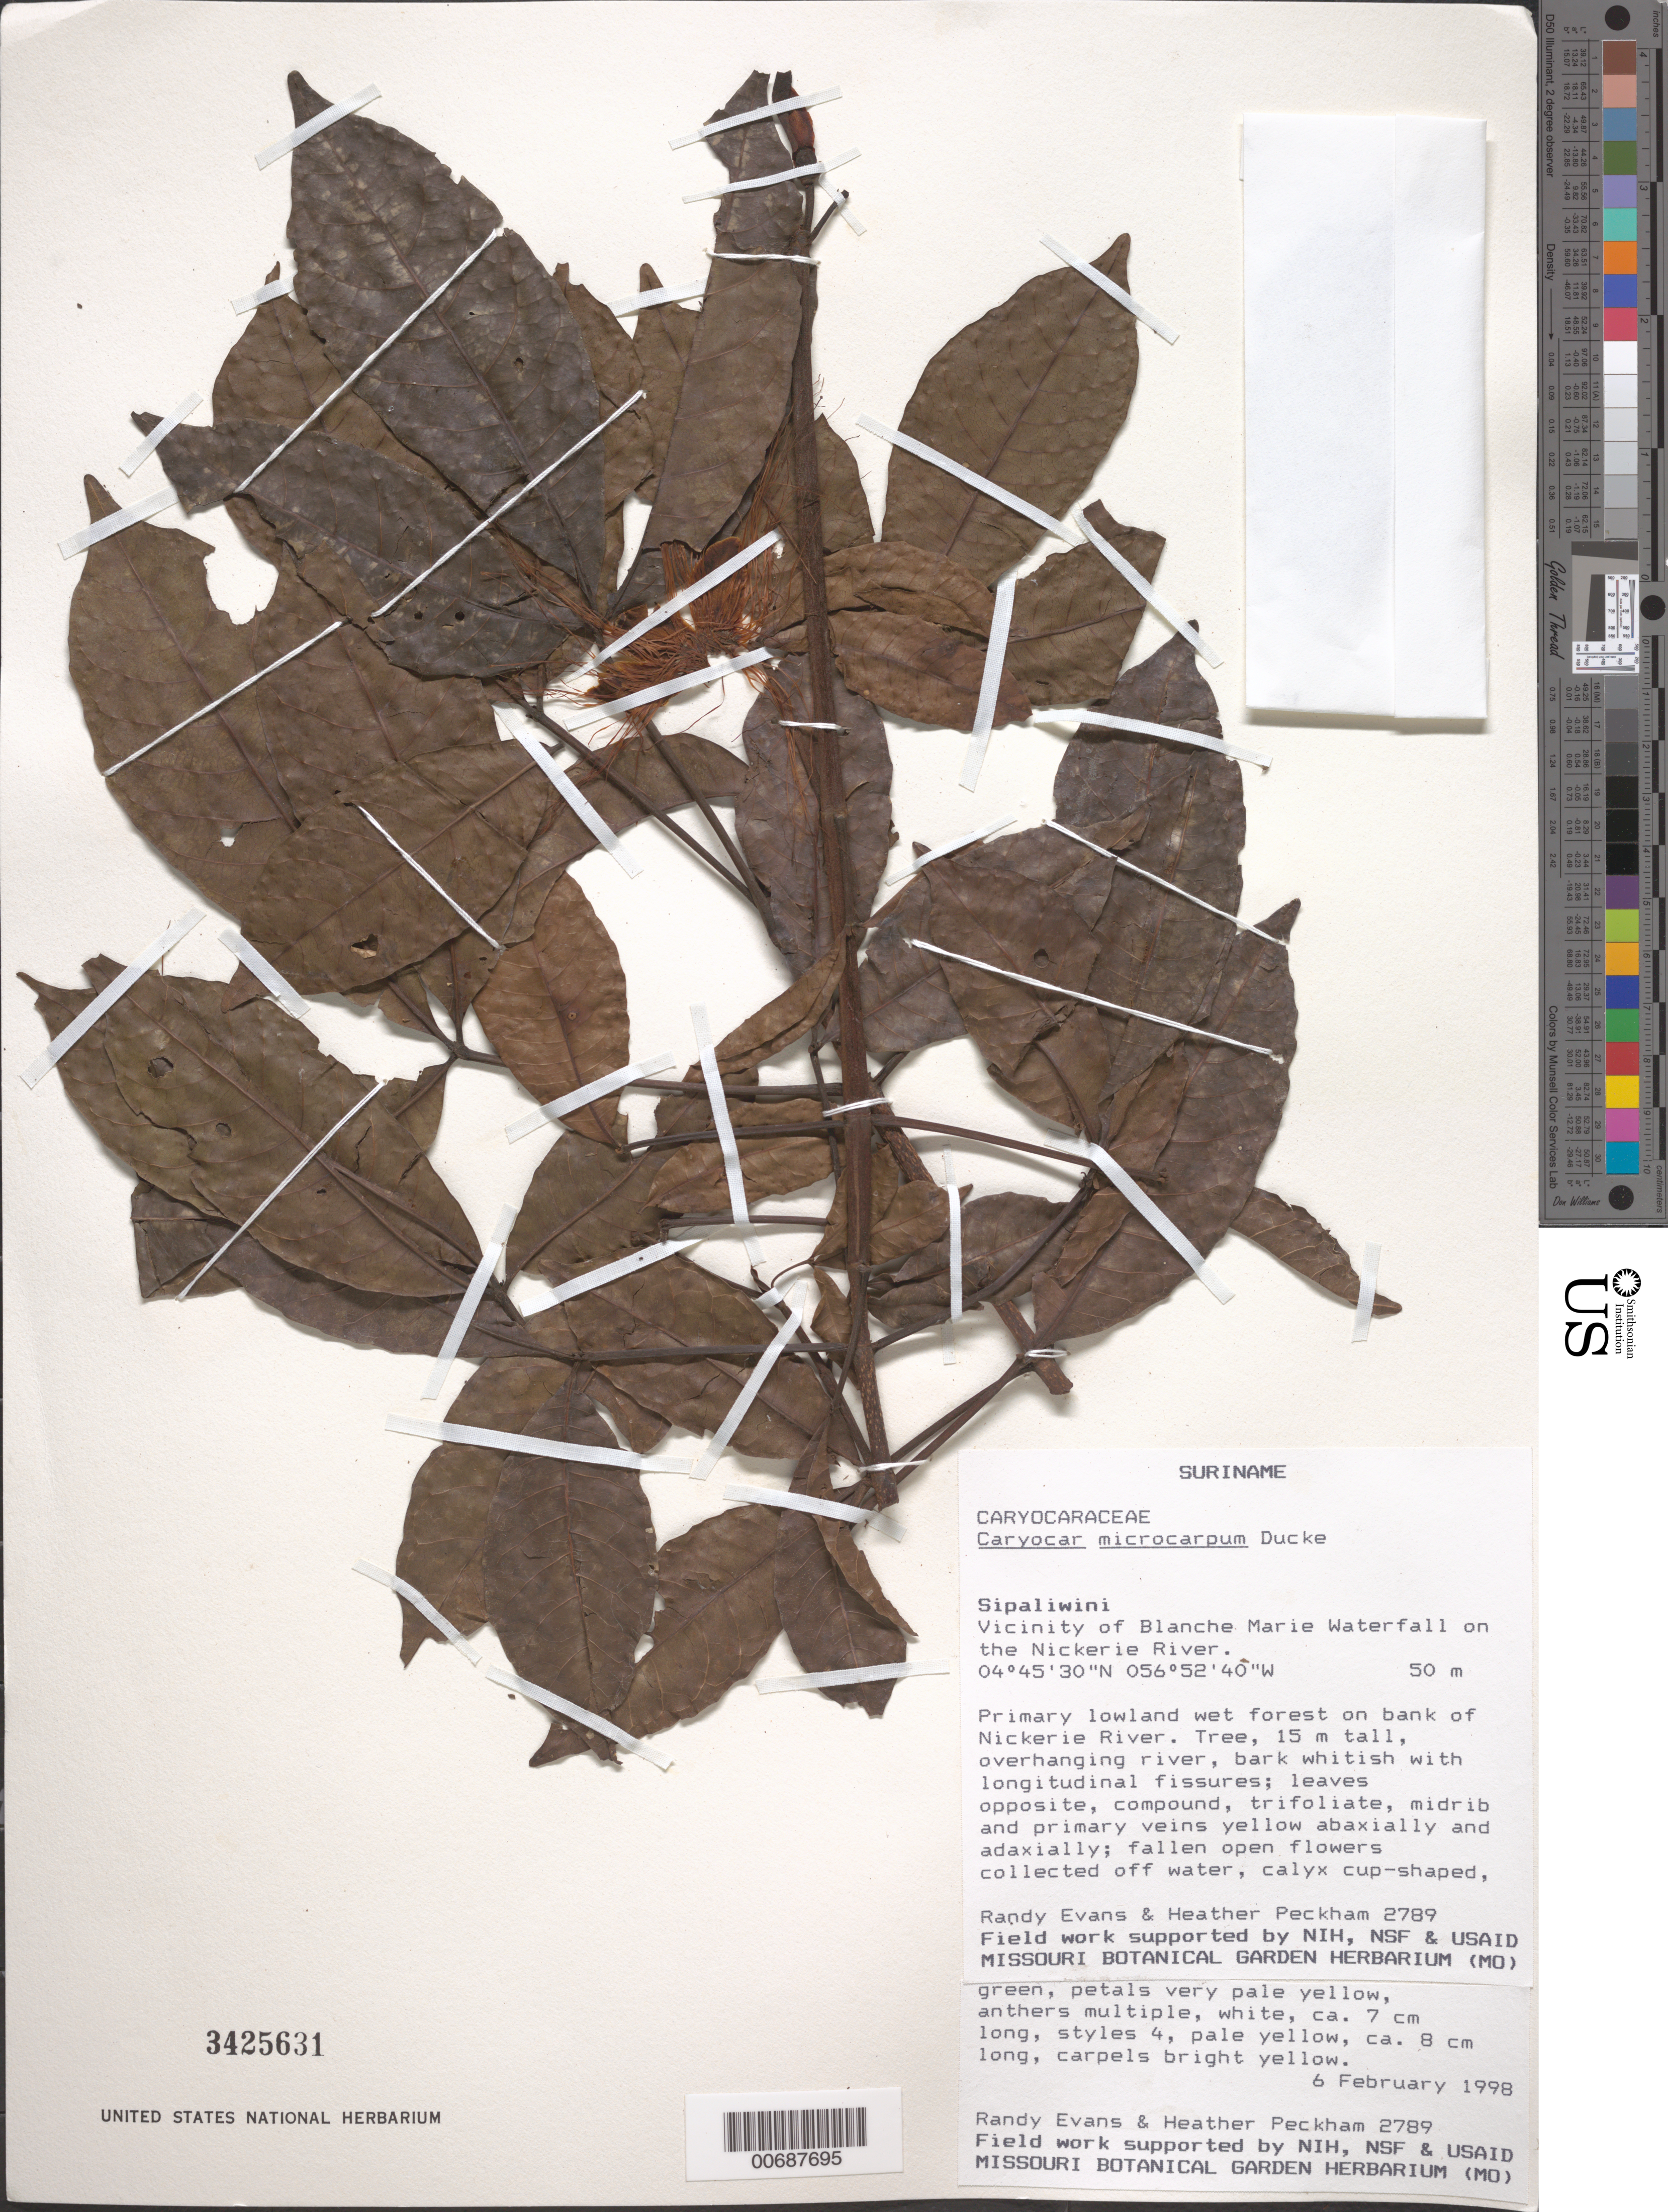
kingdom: Plantae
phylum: Tracheophyta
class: Magnoliopsida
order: Malpighiales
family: Caryocaraceae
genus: Caryocar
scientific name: Caryocar microcarpum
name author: Ducke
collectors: R. Evans & H. Peckham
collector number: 2789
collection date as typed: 6-Feb-98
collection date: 1998-02-06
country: Suriname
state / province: Sipaliwini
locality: Blanche Marie Waterfall, vic., on Nickerie R.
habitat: Primary lowland wet forest on bank of Nickerie River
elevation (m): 50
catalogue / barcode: US 3425631